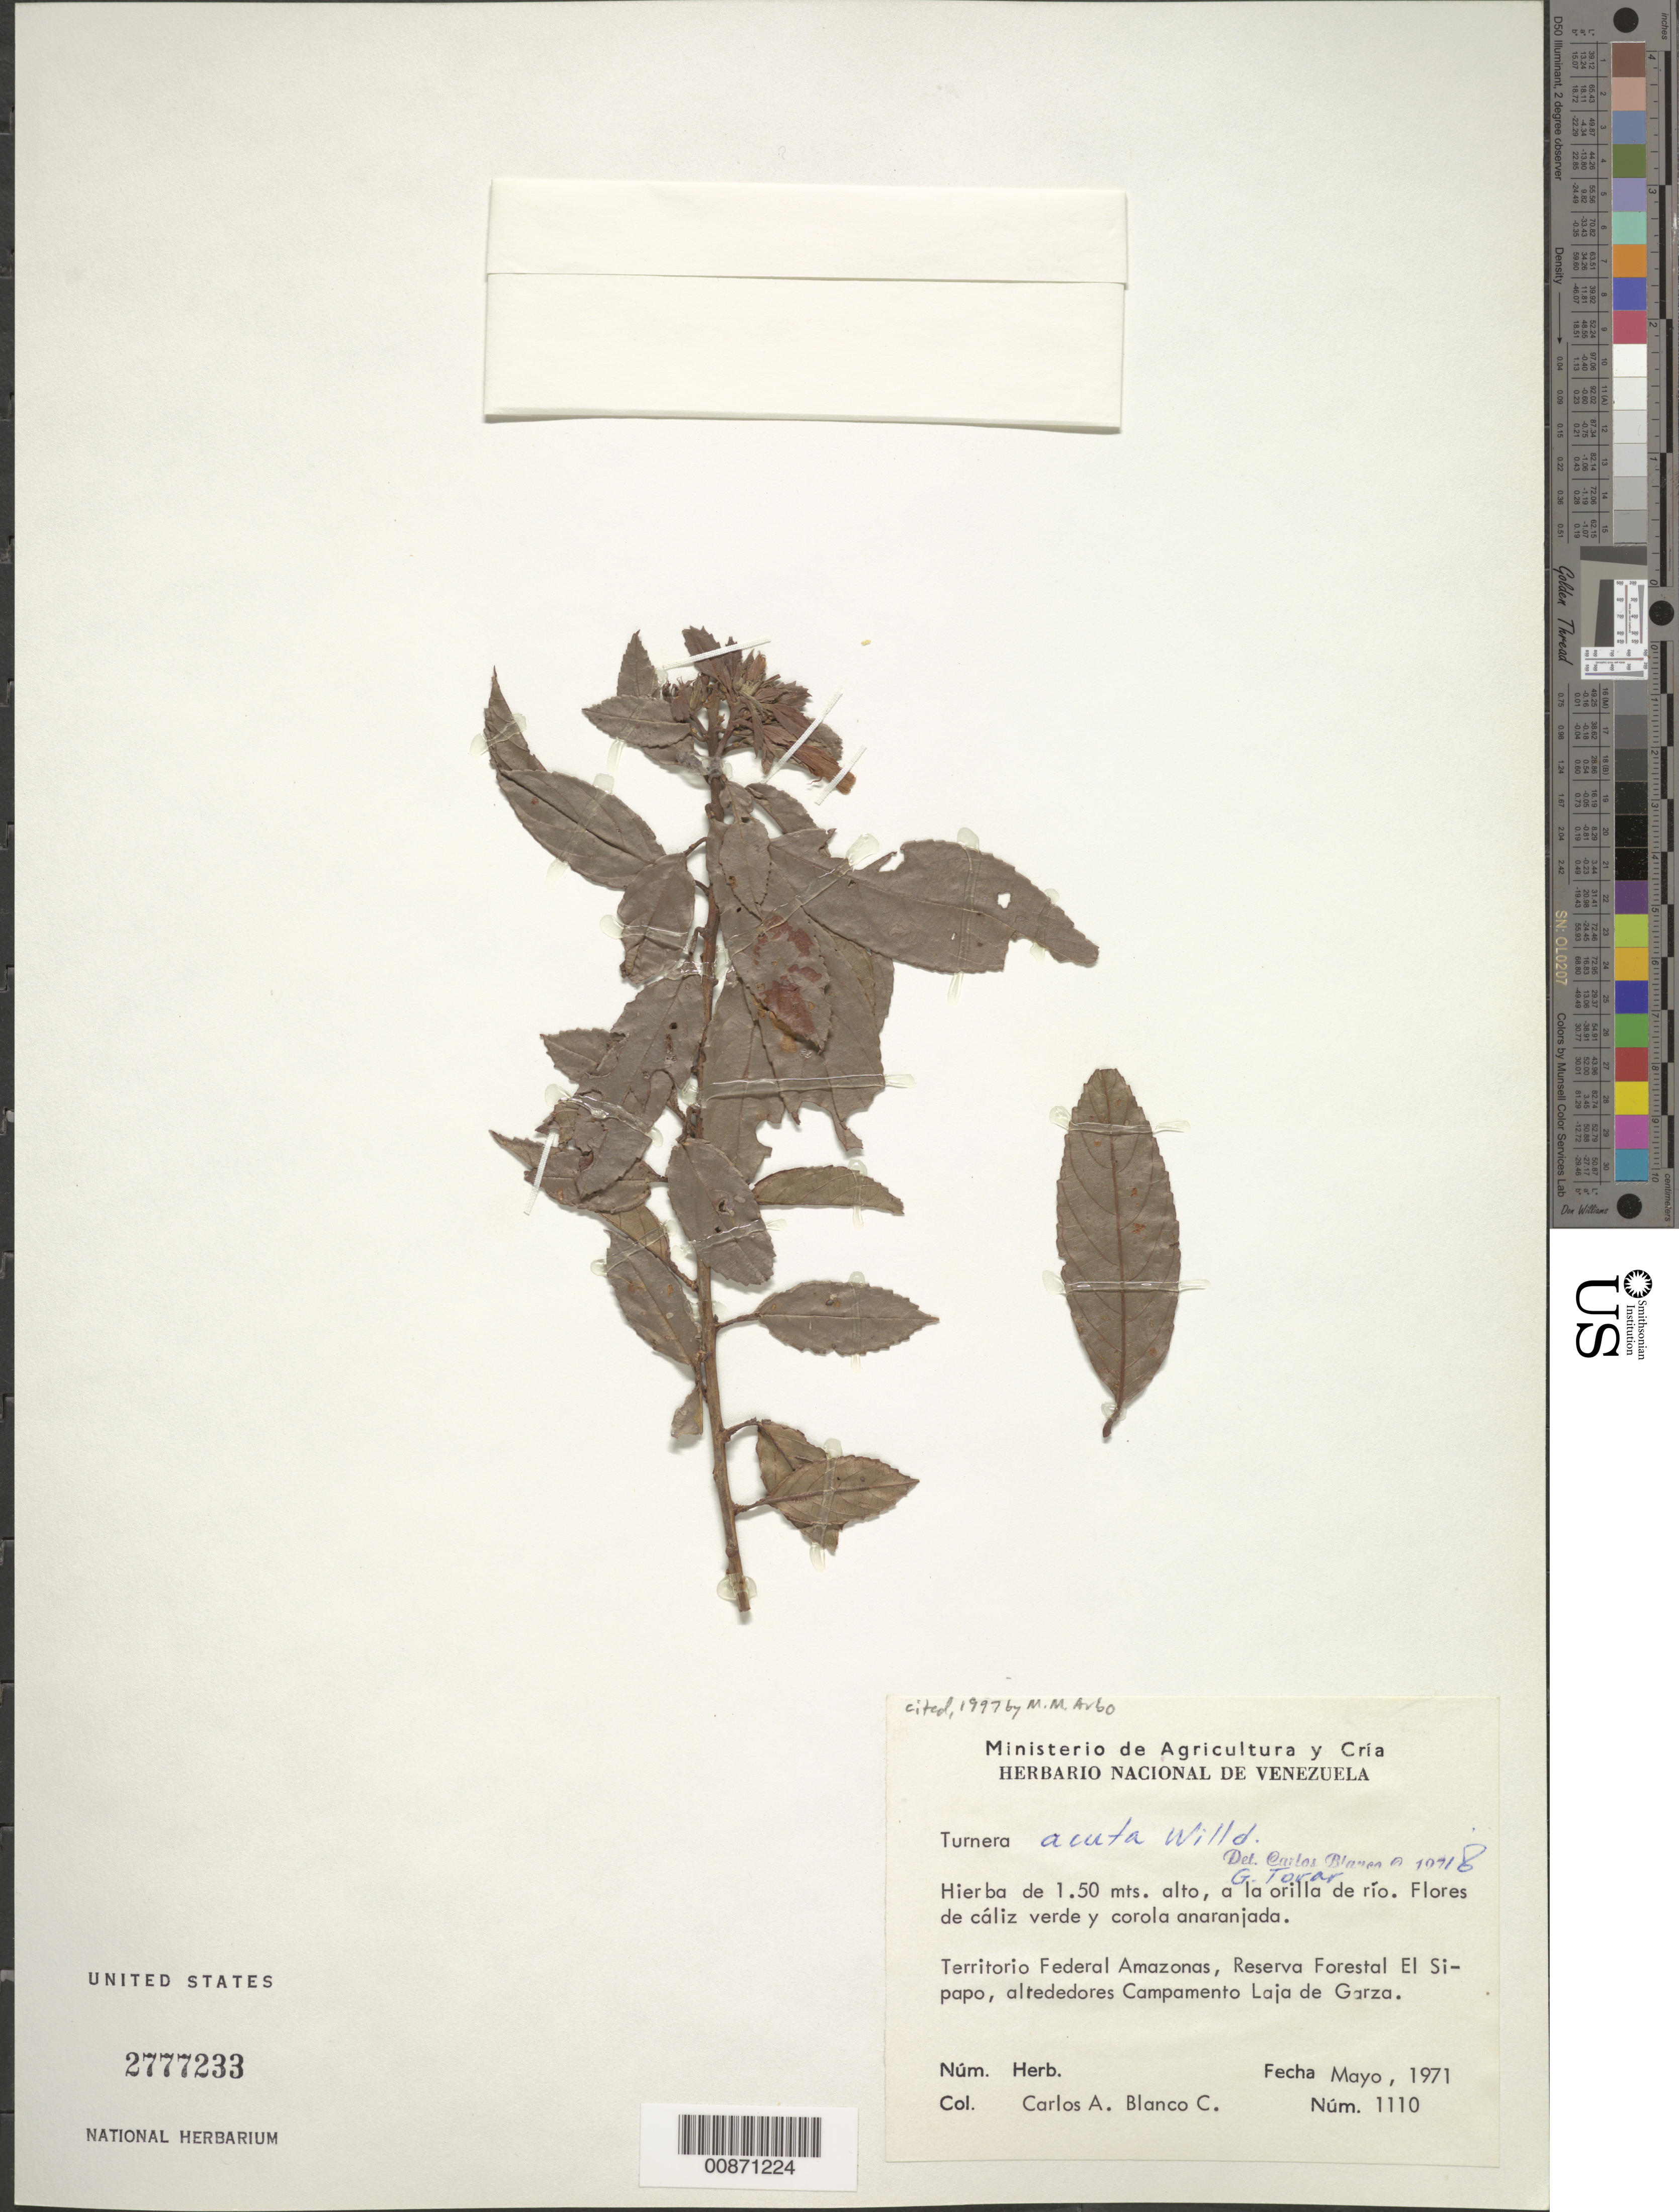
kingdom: Plantae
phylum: Tracheophyta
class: Magnoliopsida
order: Malpighiales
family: Turneraceae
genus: Turnera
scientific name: Turnera acuta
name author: Willd. ex Schult.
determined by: Tovar, G.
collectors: C. A. Blanco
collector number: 1110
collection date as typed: May-71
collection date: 1971-05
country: Venezuela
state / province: Amazonas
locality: Reserva Forestal El Sipapo, alrededores Campamento Laja de Garza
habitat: Orilla de rio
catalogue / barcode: US 2777233